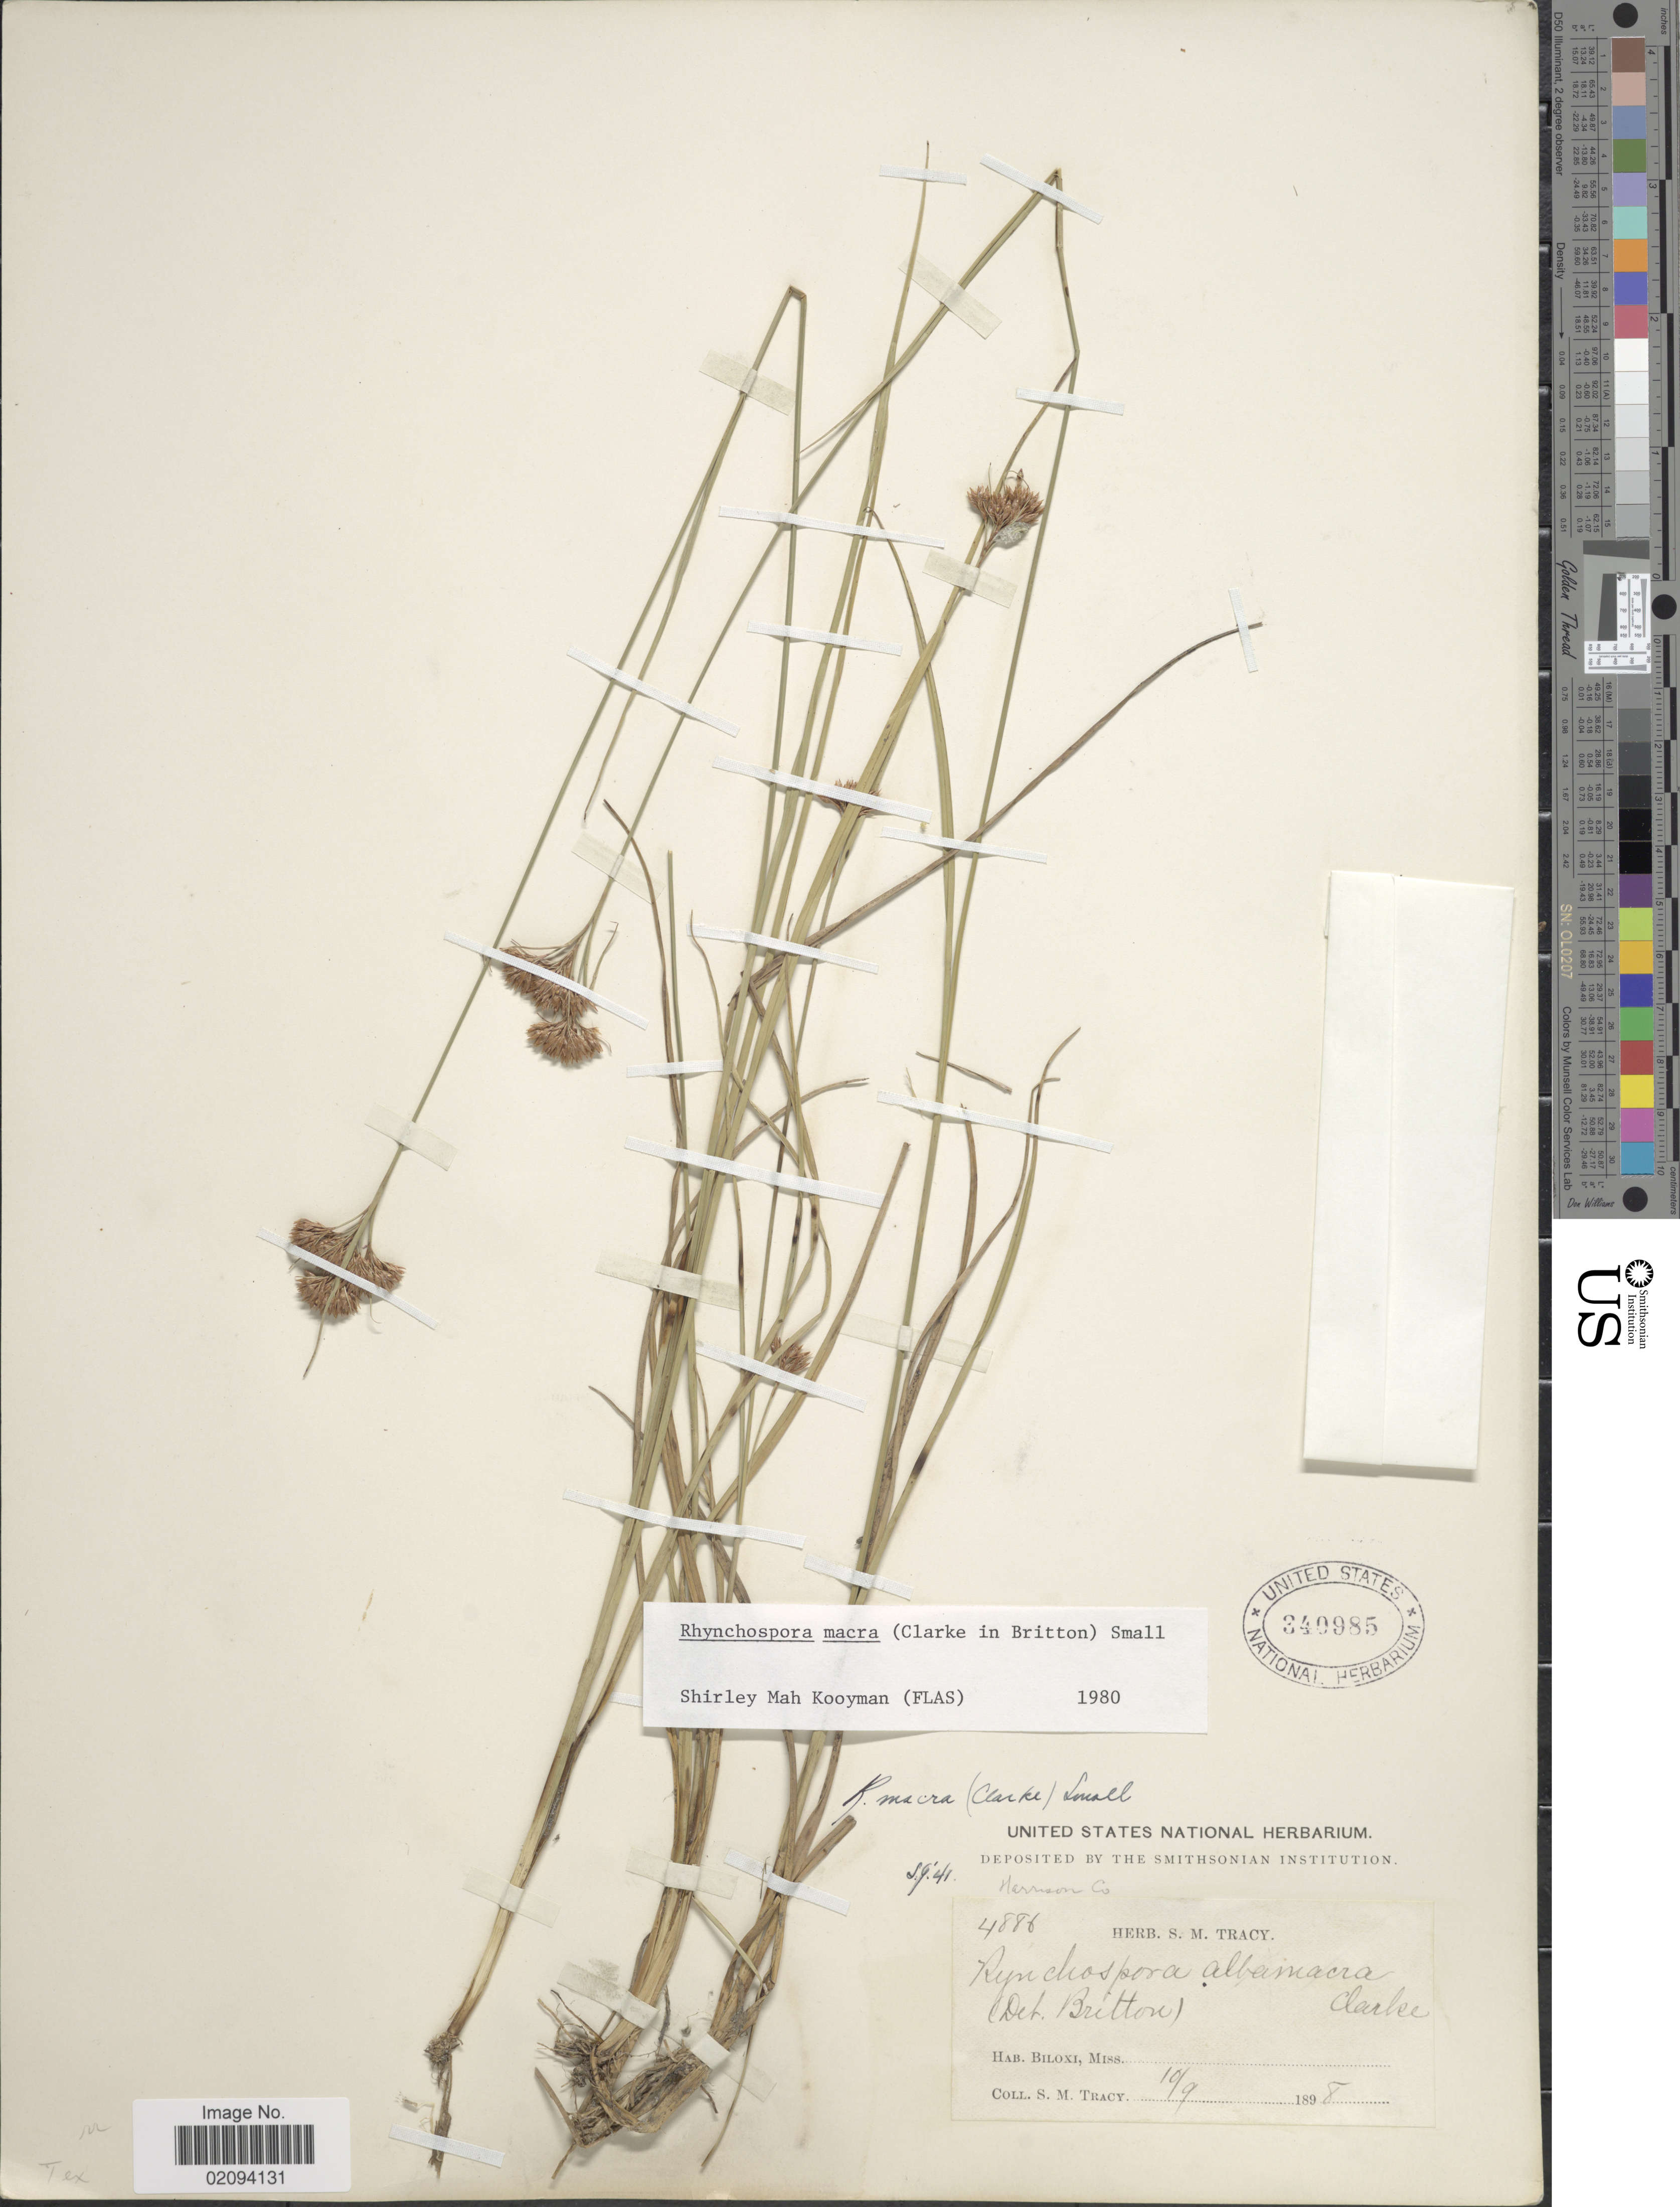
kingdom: Plantae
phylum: Tracheophyta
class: Liliopsida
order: Poales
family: Cyperaceae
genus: Rhynchospora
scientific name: Rhynchospora macra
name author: (C.B. Clarke ex Britton) Small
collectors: S. M. Tracy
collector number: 4886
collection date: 1898-10-09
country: United States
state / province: Mississippi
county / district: Harrison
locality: Biloxi, Harrison Co.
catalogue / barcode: US 340985